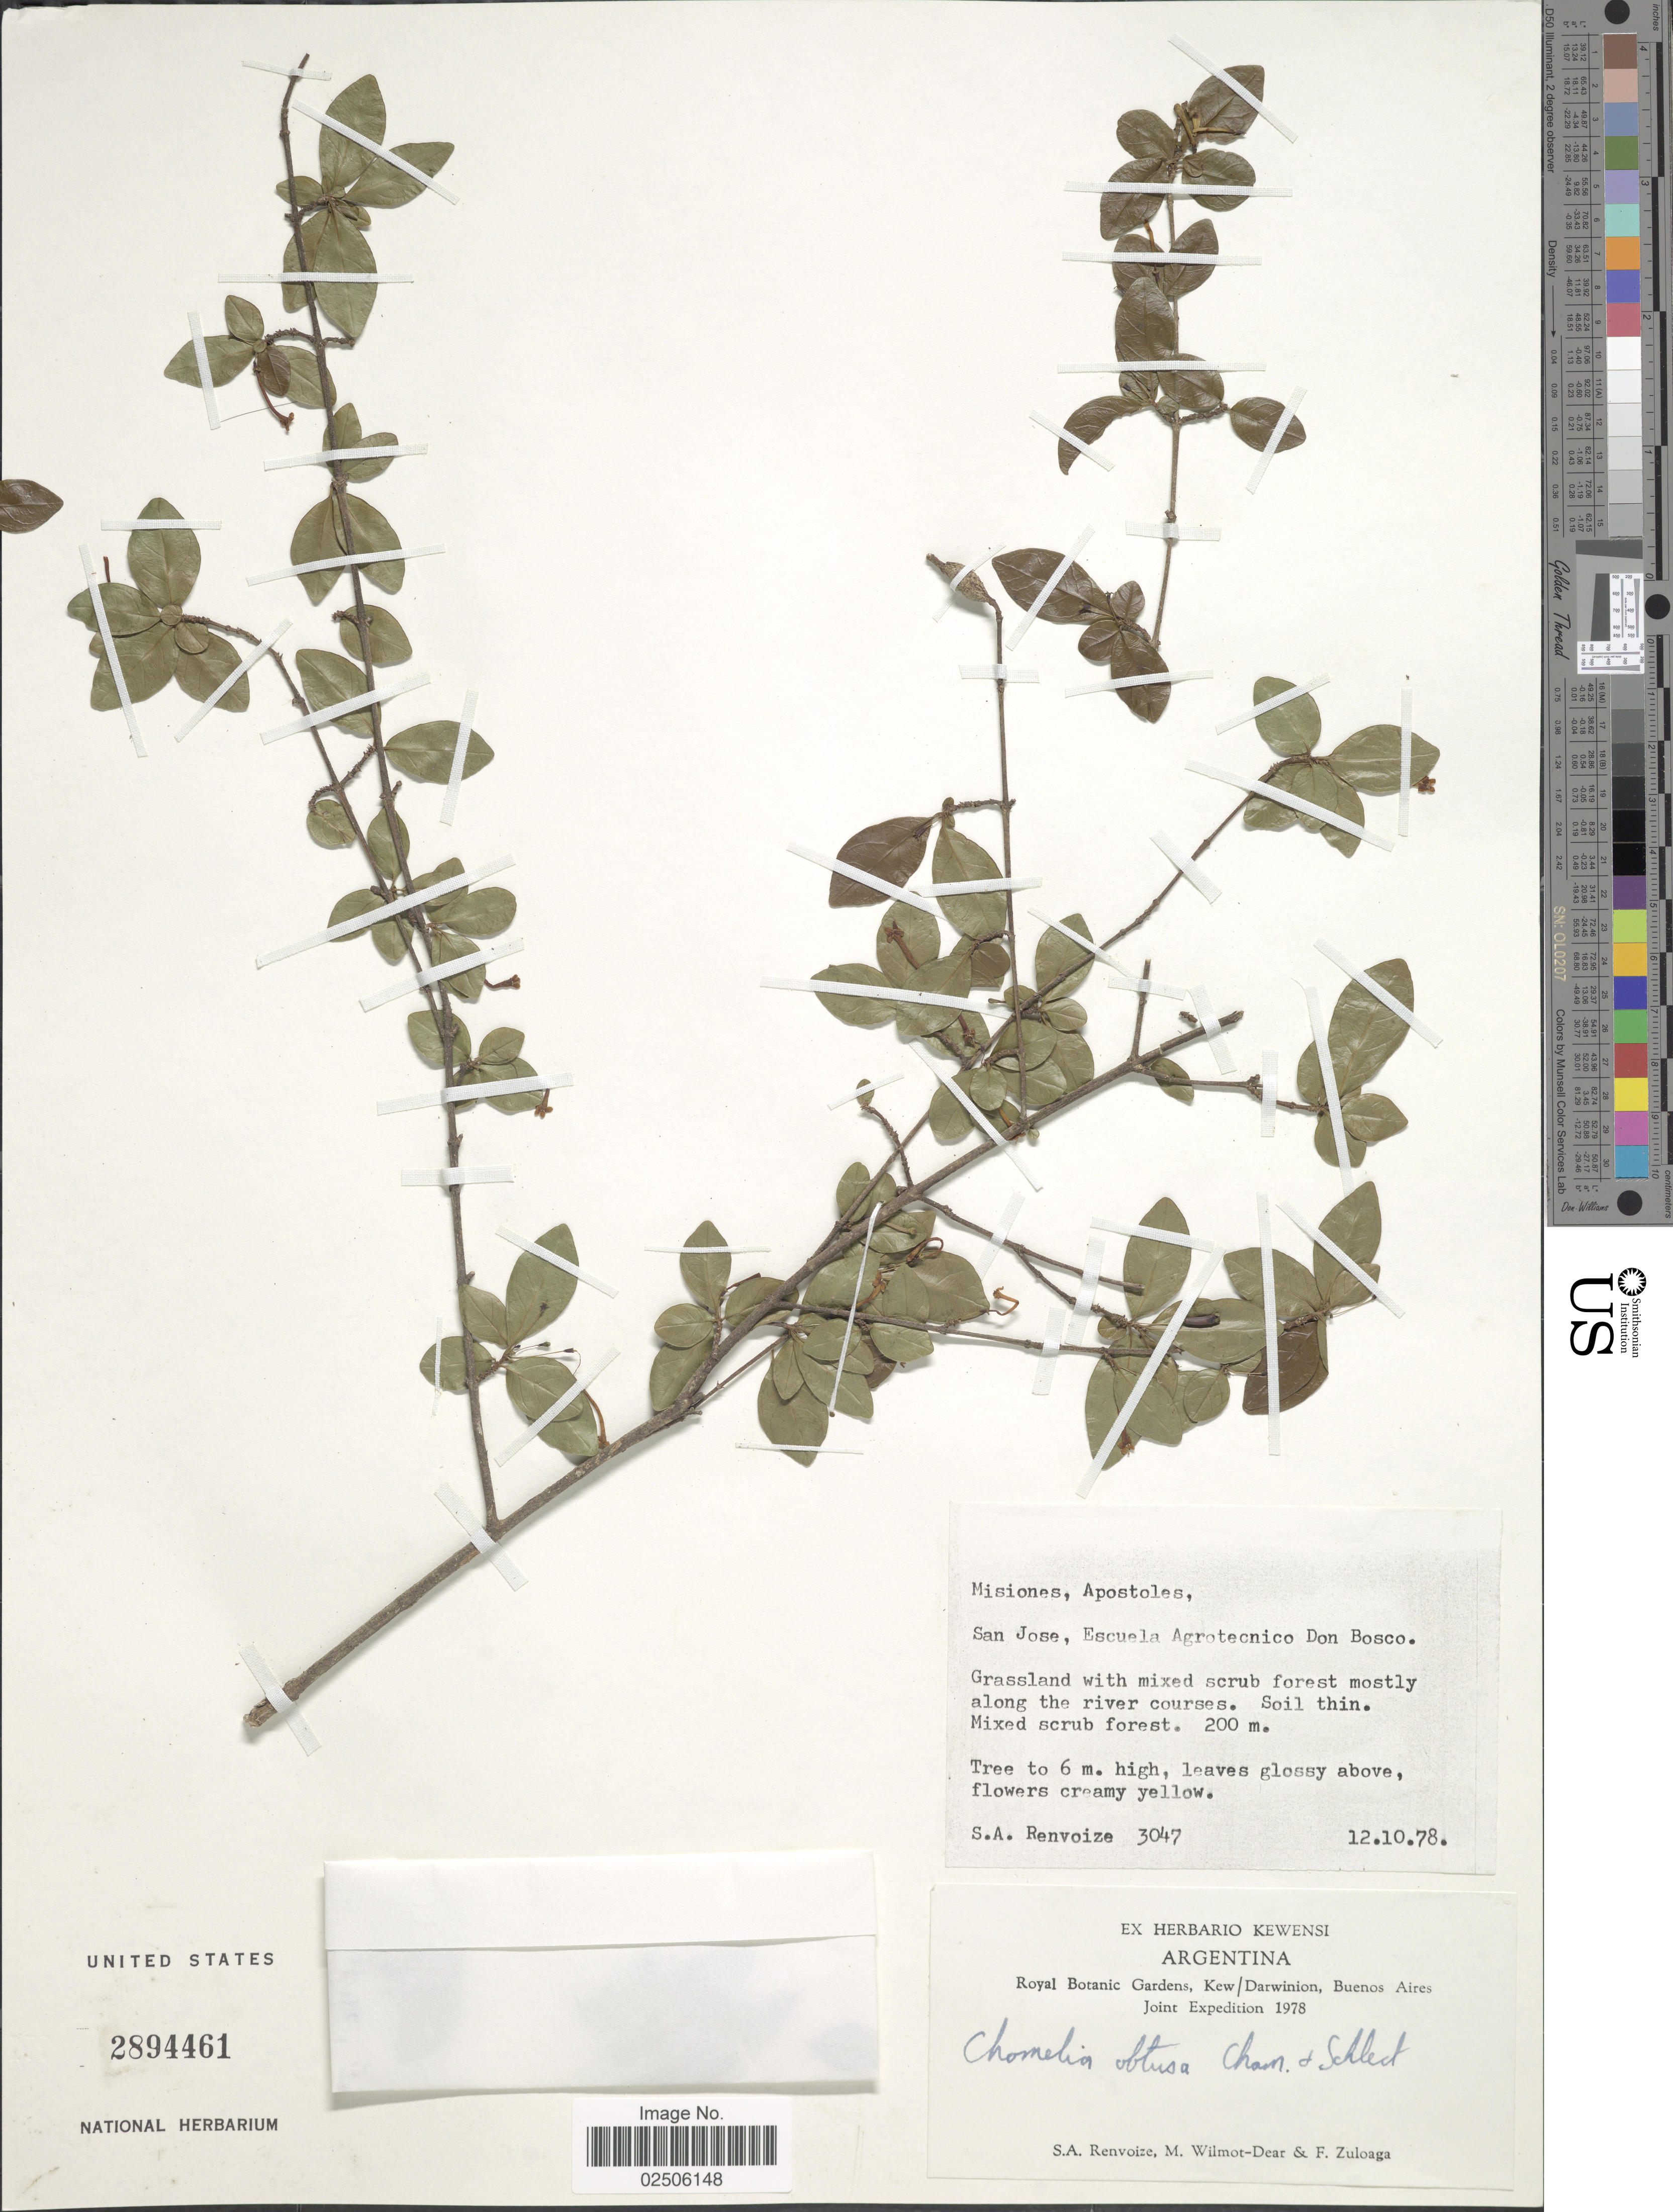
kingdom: Plantae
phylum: Tracheophyta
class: Magnoliopsida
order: Gentianales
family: Rubiaceae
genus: Chomelia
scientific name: Chomelia obtusa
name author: Cham. & Schltdl.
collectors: S. A. Renvoize, M. Wilmot-Dear & F. Zuloaga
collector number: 3047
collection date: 1978-10-12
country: Argentina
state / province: Misiones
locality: Apostoles, San Jose, Escuela Agrotecnico Don Bosco, grassland with mixed scrub forest mostly along the river courses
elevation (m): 200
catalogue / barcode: US 2894461